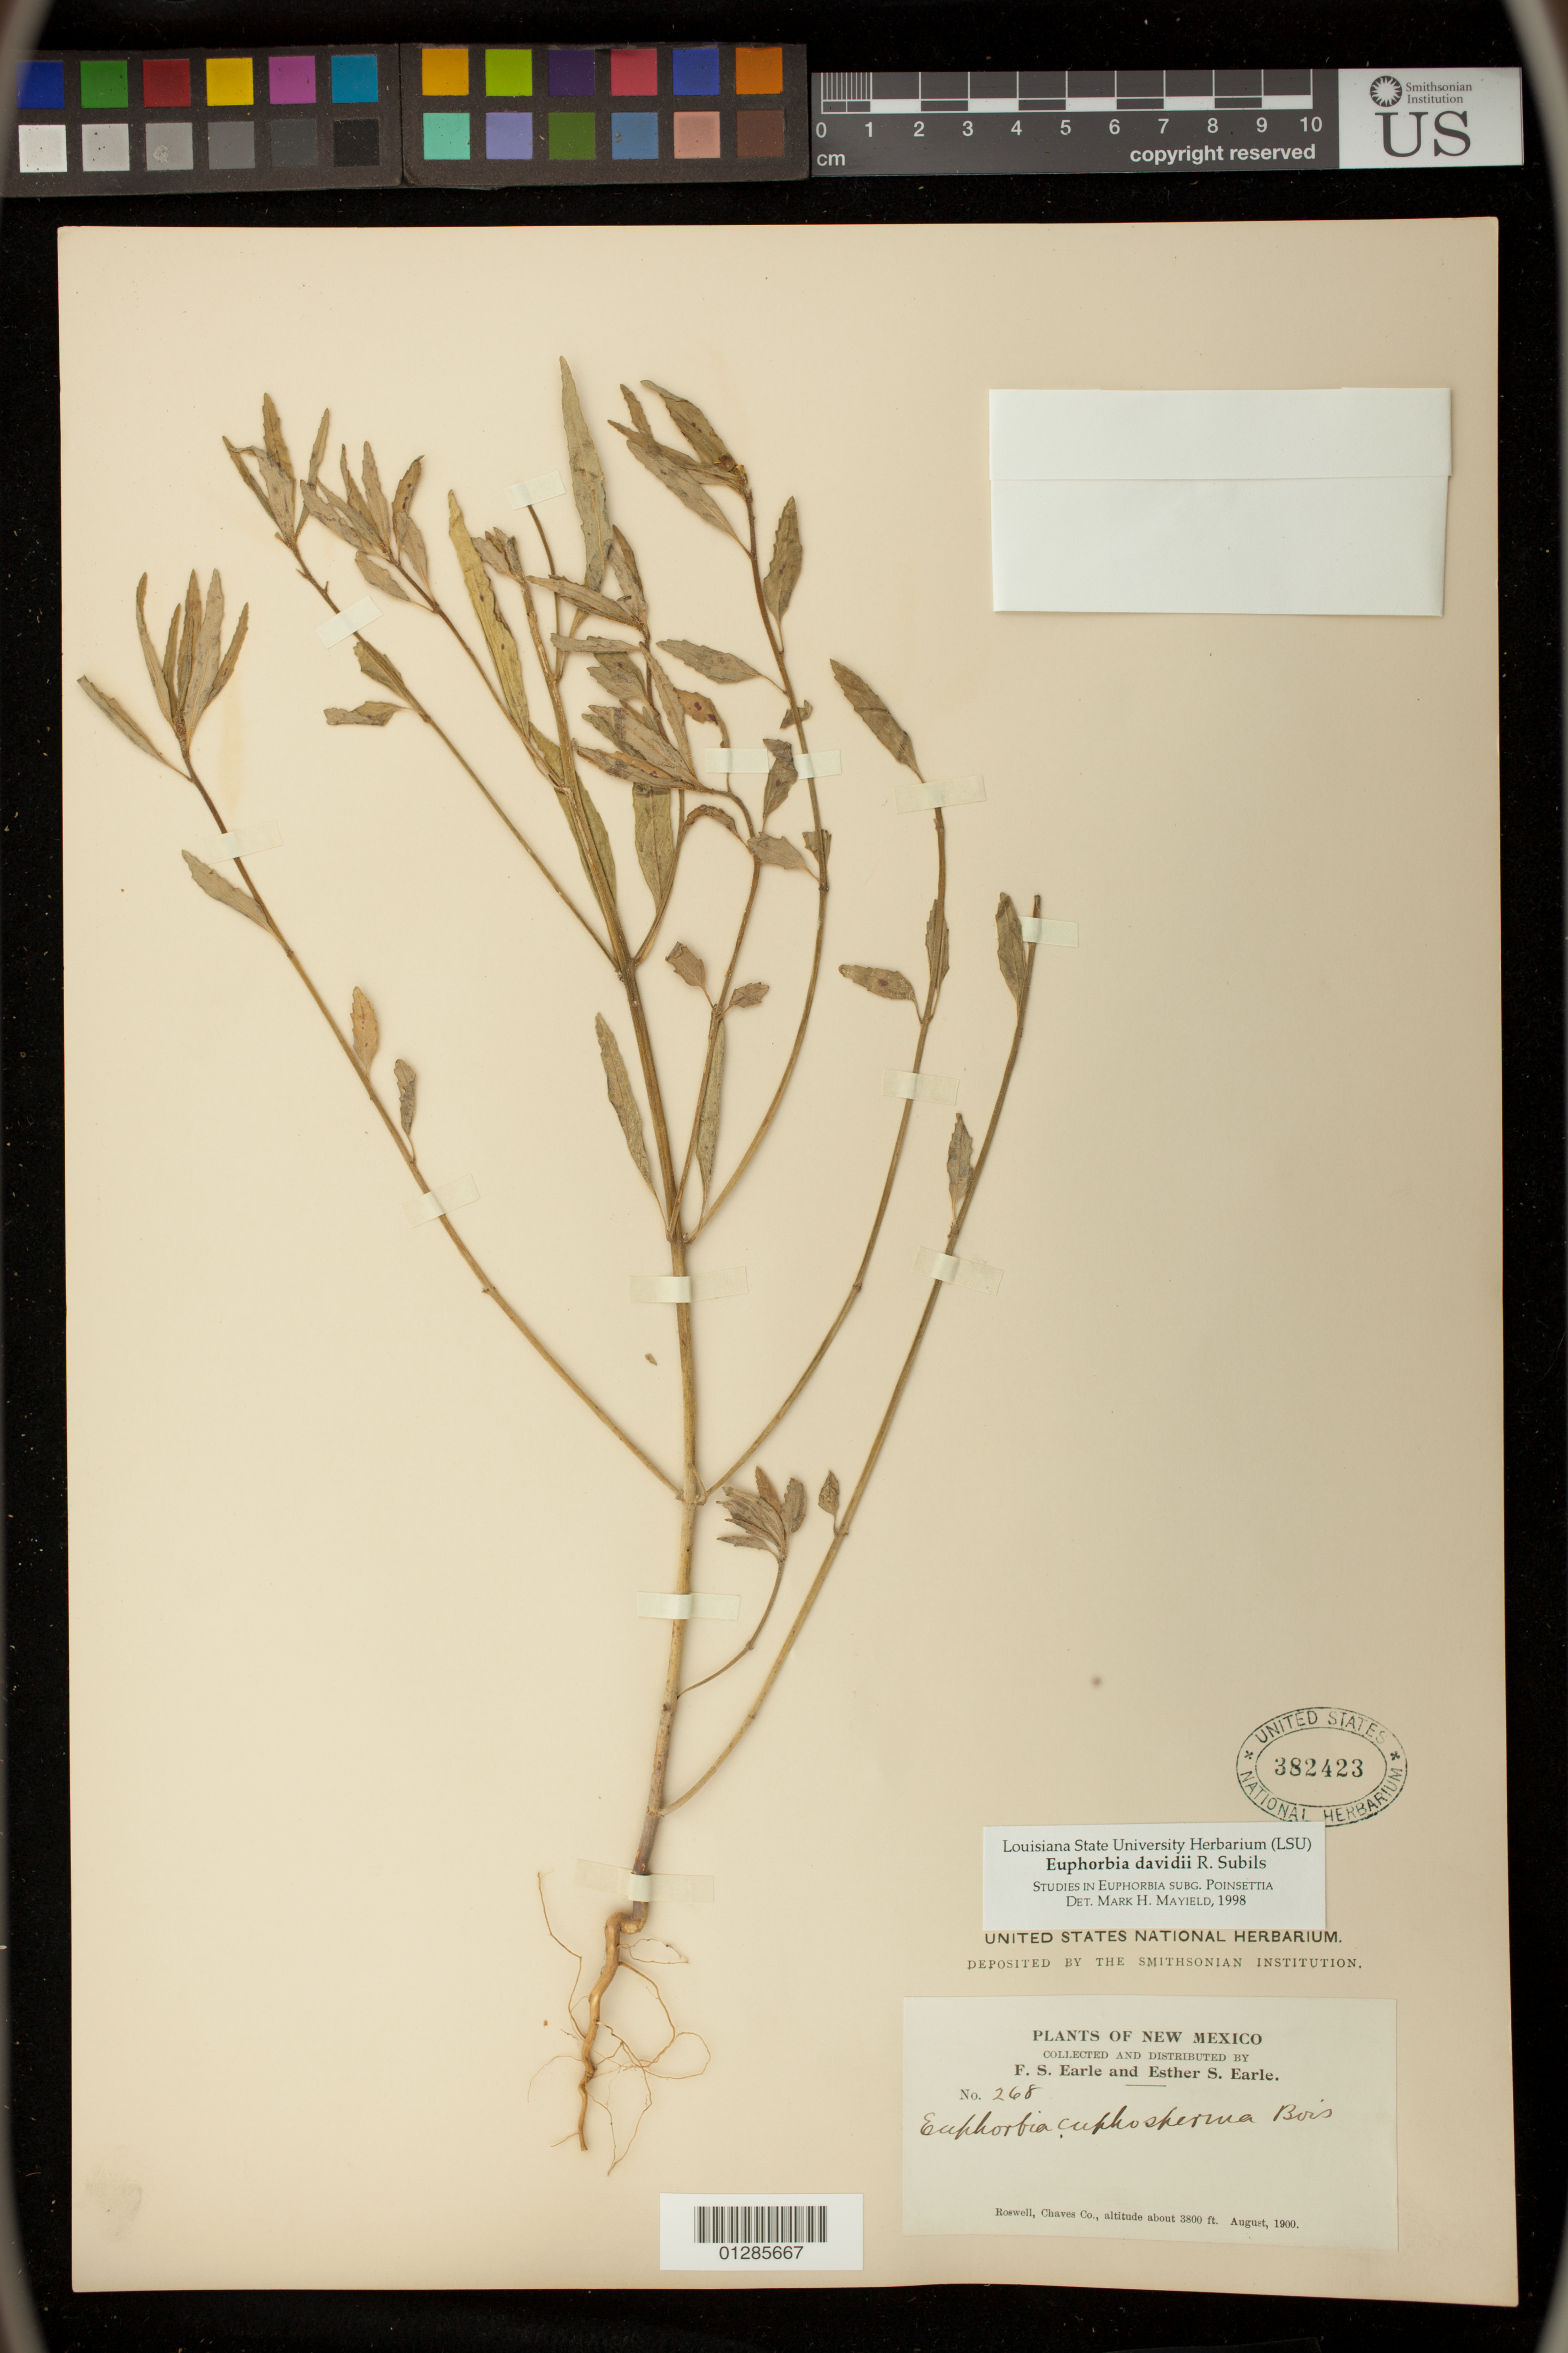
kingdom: Plantae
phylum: Tracheophyta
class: Magnoliopsida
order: Malpighiales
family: Euphorbiaceae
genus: Euphorbia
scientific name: Euphorbia davidii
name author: Subils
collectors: F. S. Earle & E. S. Earle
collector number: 268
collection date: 1900-08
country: United States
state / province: New Mexico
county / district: chaves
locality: Roswell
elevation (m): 1158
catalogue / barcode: US 382423